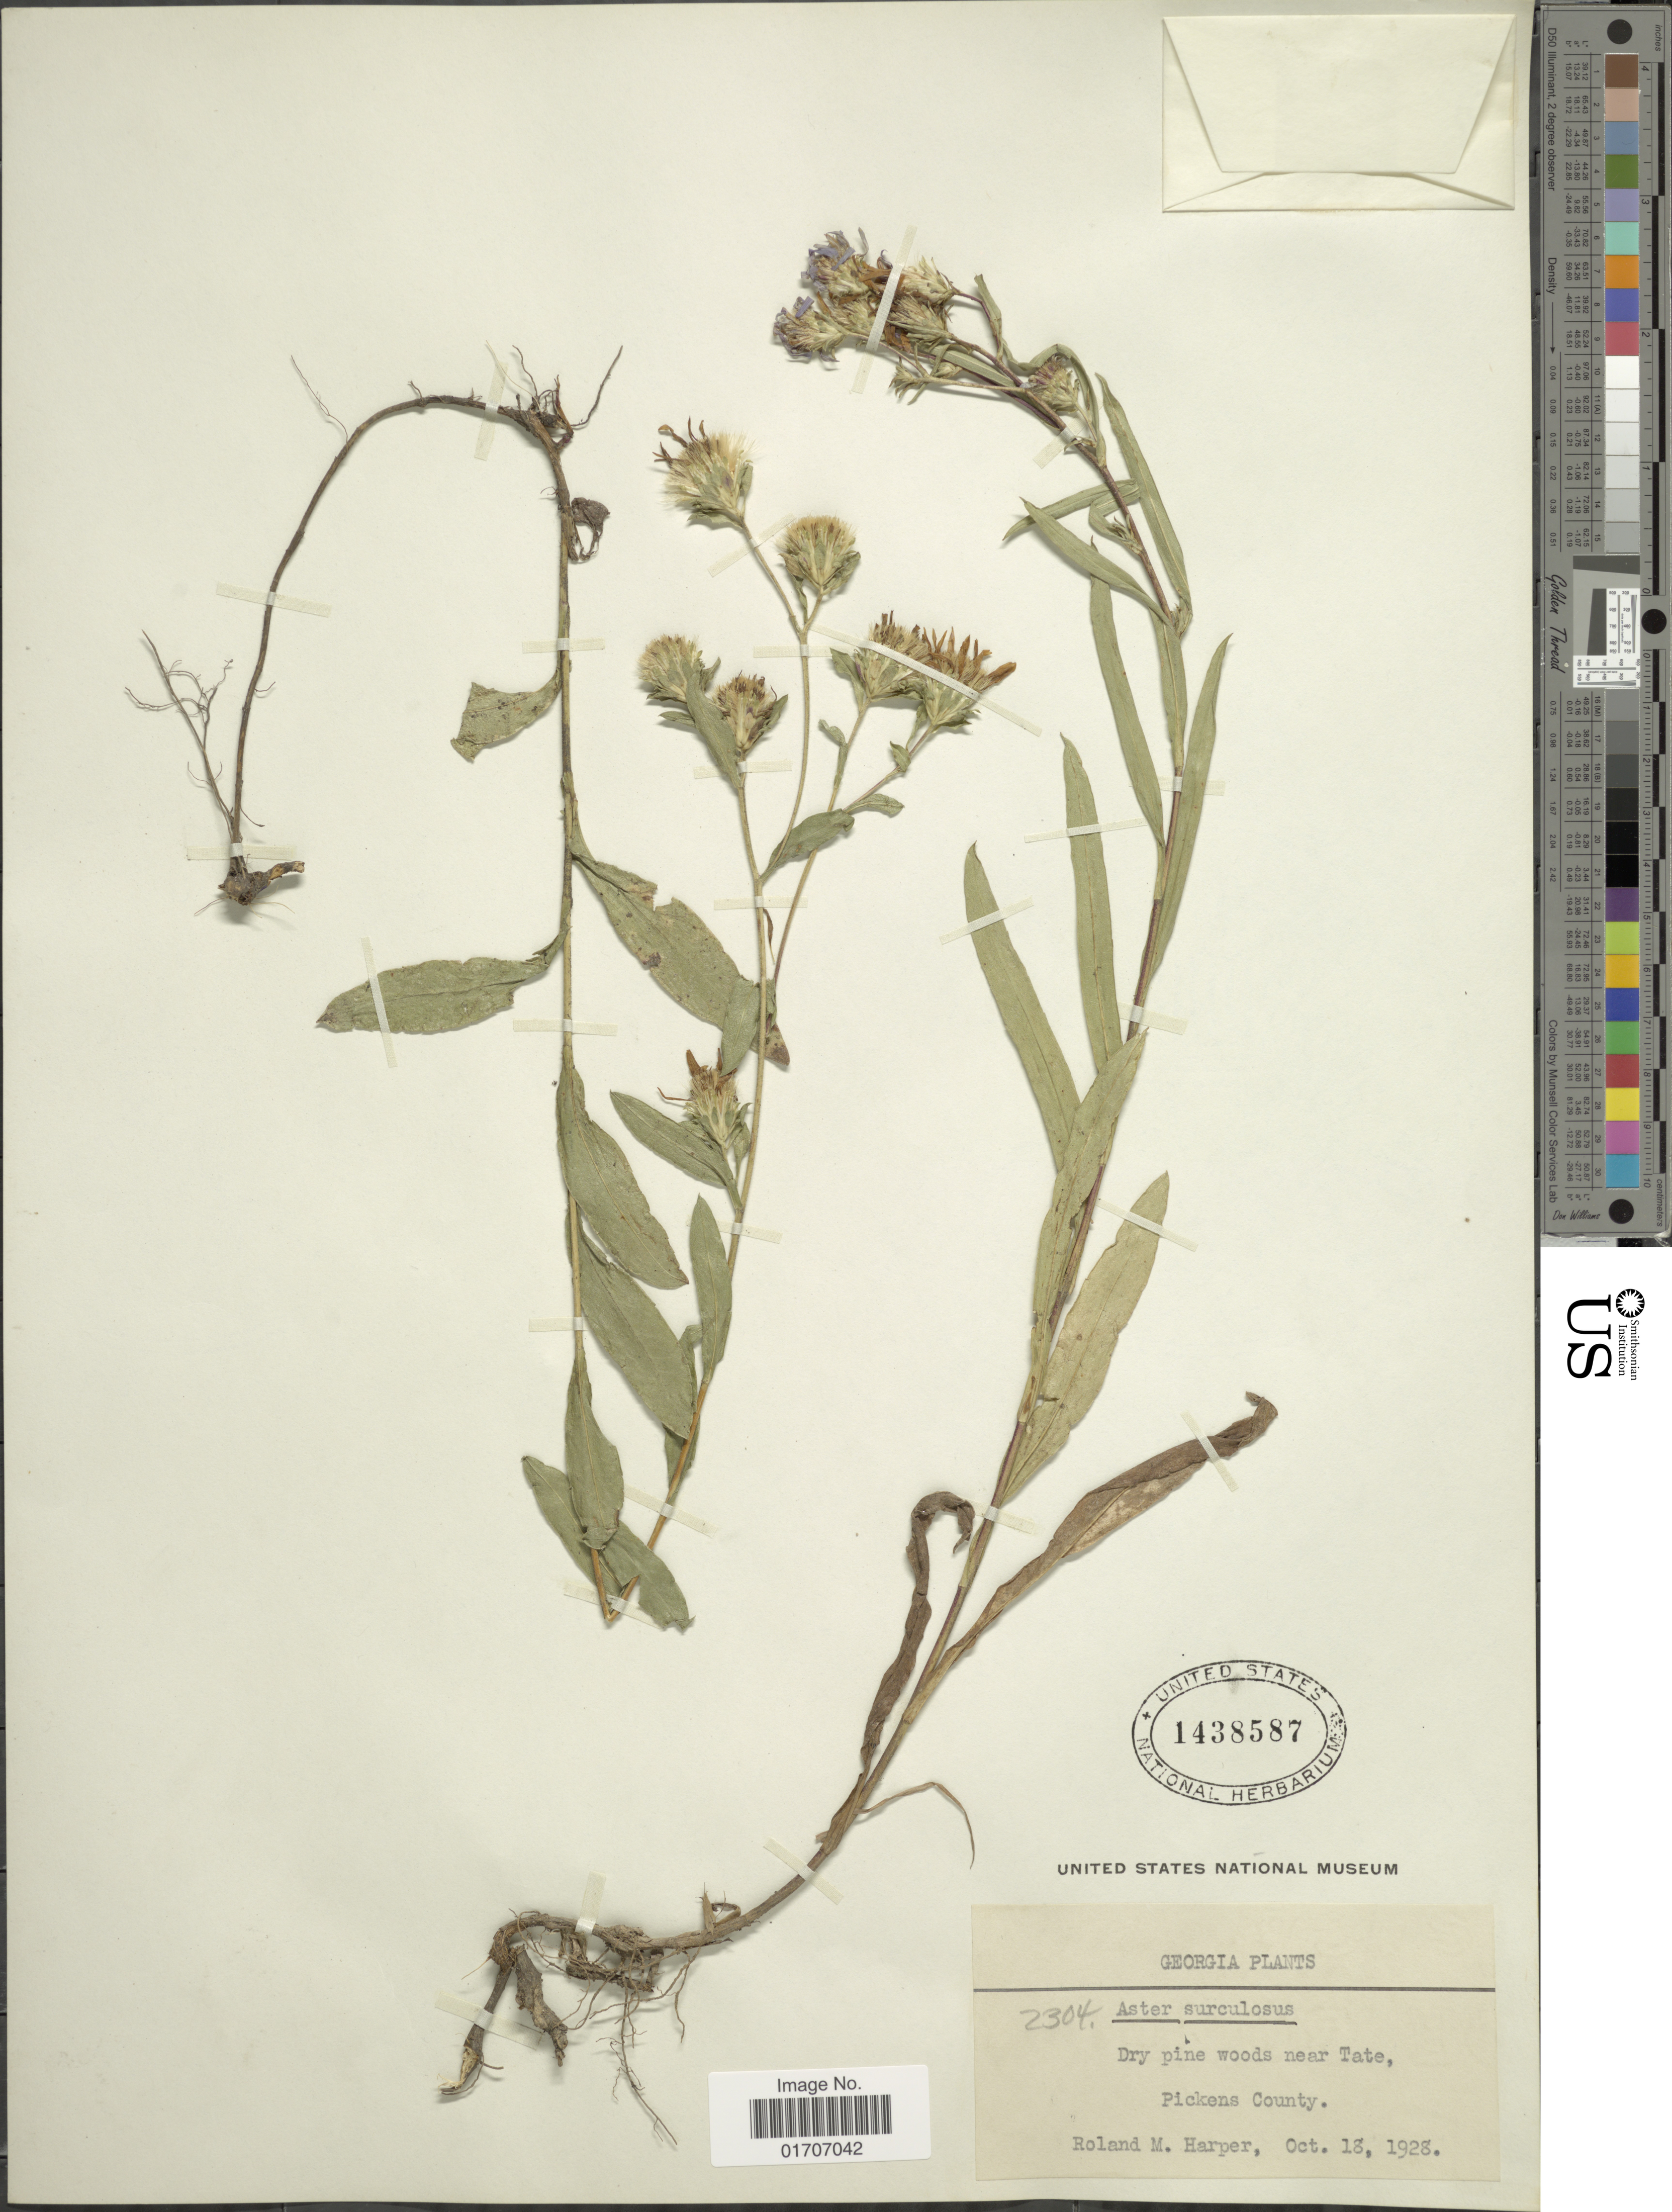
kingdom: Plantae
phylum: Tracheophyta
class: Magnoliopsida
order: Asterales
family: Asteraceae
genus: Eurybia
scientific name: Eurybia surculosa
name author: (Michx.) G.L. Nesom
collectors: R. M. Harper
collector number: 2304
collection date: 1928-10-18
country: United States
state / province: Georgia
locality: Dry pine woods near Tate, Pickens County.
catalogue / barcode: US 1438587